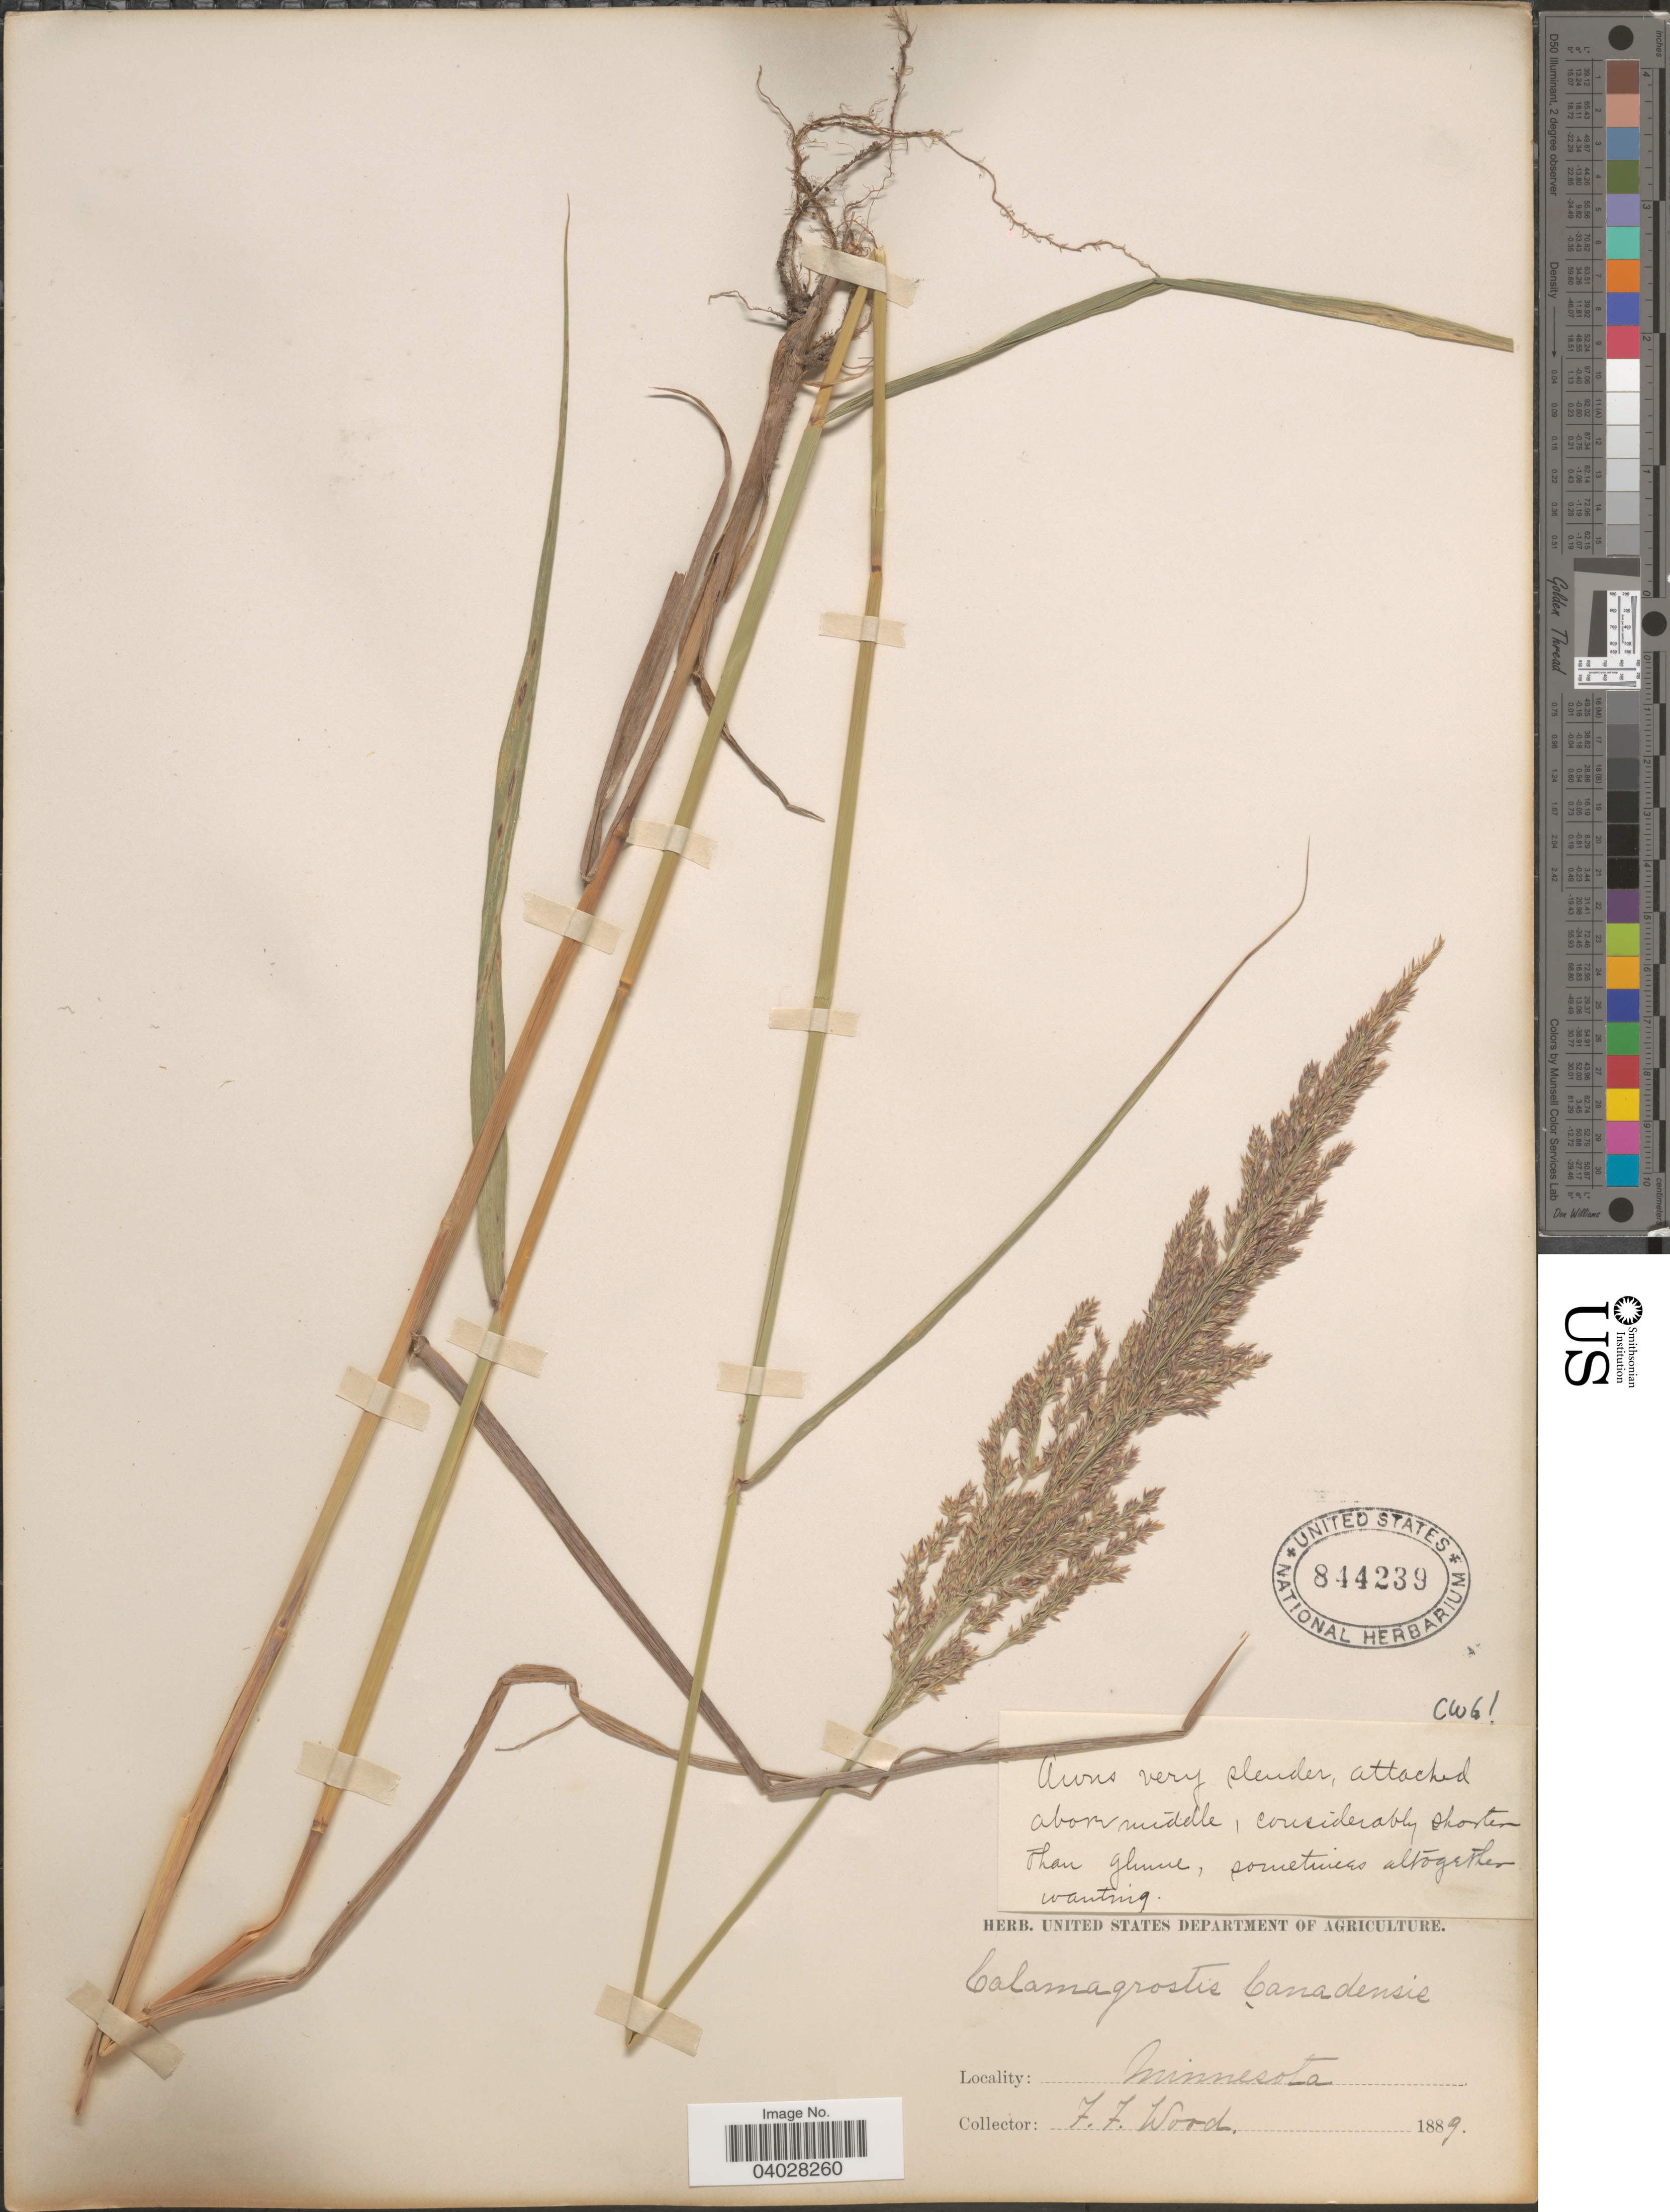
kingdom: Plantae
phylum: Tracheophyta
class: Liliopsida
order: Poales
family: Poaceae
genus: Calamagrostis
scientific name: Calamagrostis canadensis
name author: (Michx.) P. Beauv.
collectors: F. Wood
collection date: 1889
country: United States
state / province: Minnesota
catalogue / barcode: US 844239